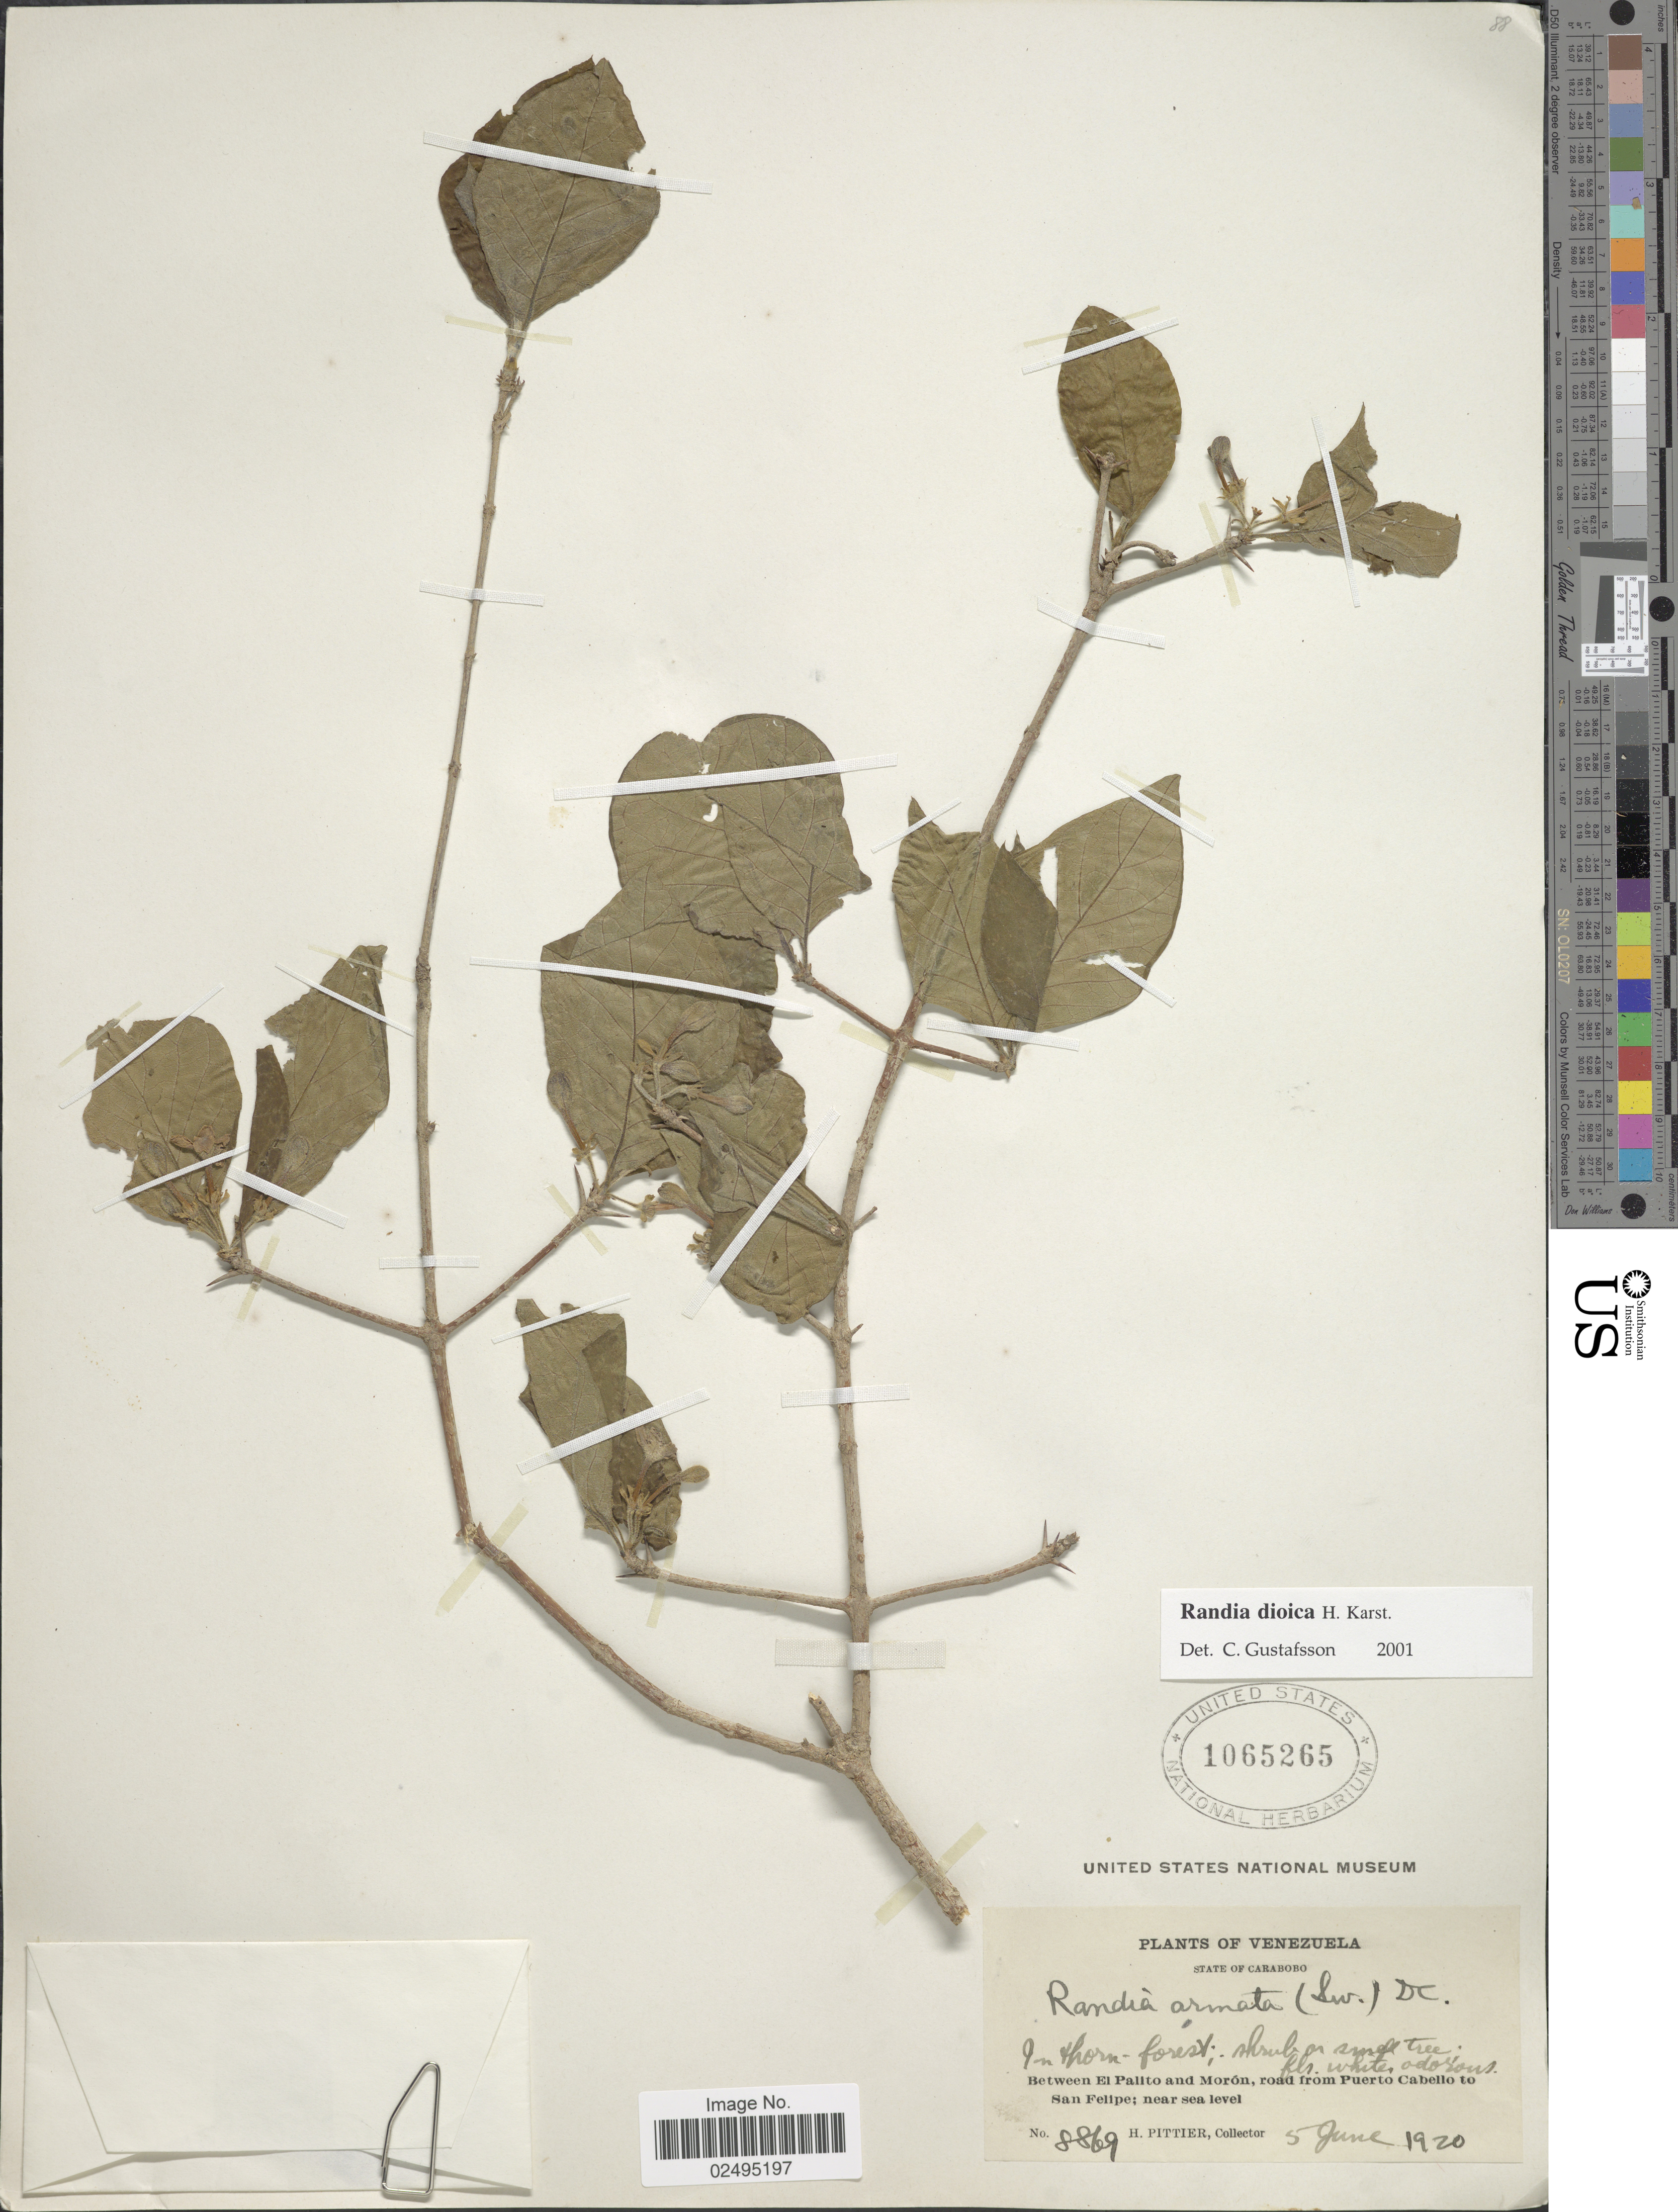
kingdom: Plantae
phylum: Tracheophyta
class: Magnoliopsida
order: Gentianales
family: Rubiaceae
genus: Randia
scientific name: Randia dioica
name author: H. Karst.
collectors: H. F. Pittier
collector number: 8869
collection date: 1920-06-05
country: Venezuela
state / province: Carabobo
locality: State of Carabobo, Between El Palito and Moron, road from Puerto Cabello to San Felipe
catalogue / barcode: US 1065265